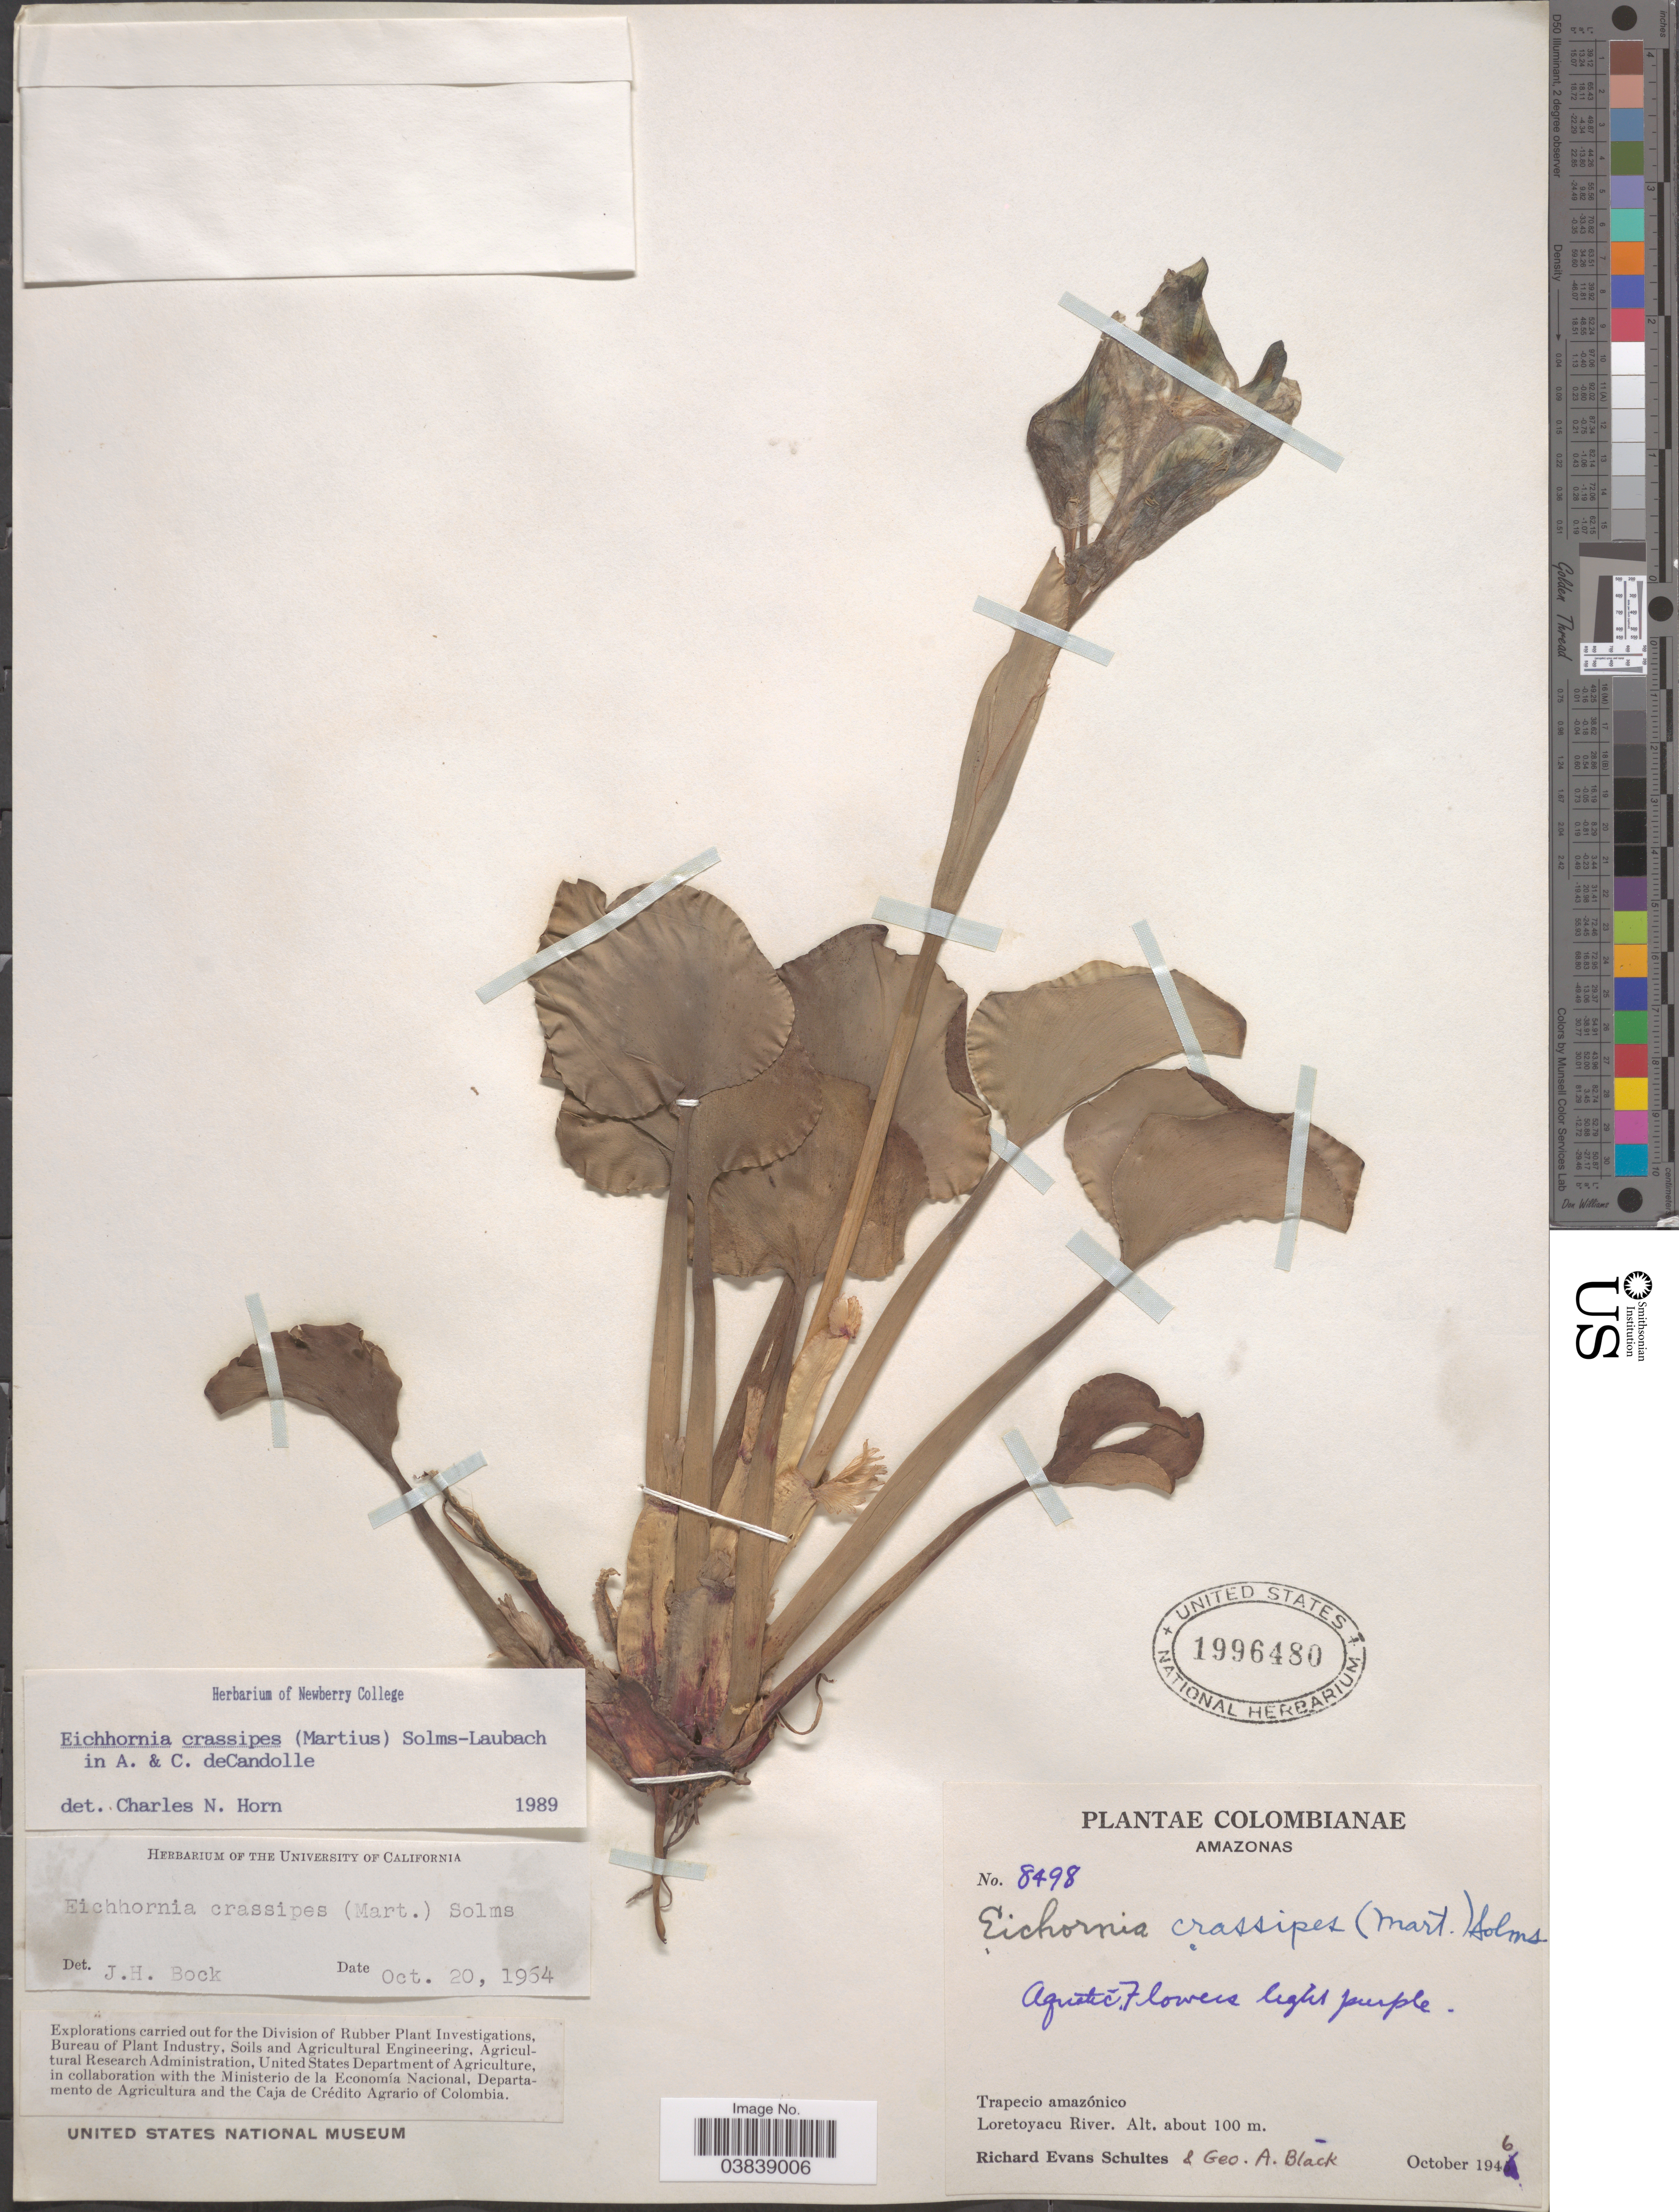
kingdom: Plantae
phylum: Tracheophyta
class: Liliopsida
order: Commelinales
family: Pontederiaceae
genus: Eichhornia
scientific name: Eichhornia crassipes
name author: (Mart.) Solms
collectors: R. E. Schultes & G. A. Black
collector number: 8498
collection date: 1946-10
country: Colombia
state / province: Amazônas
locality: Trapecio amazónico. Loretoyacu River.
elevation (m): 100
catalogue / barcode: US 1996480